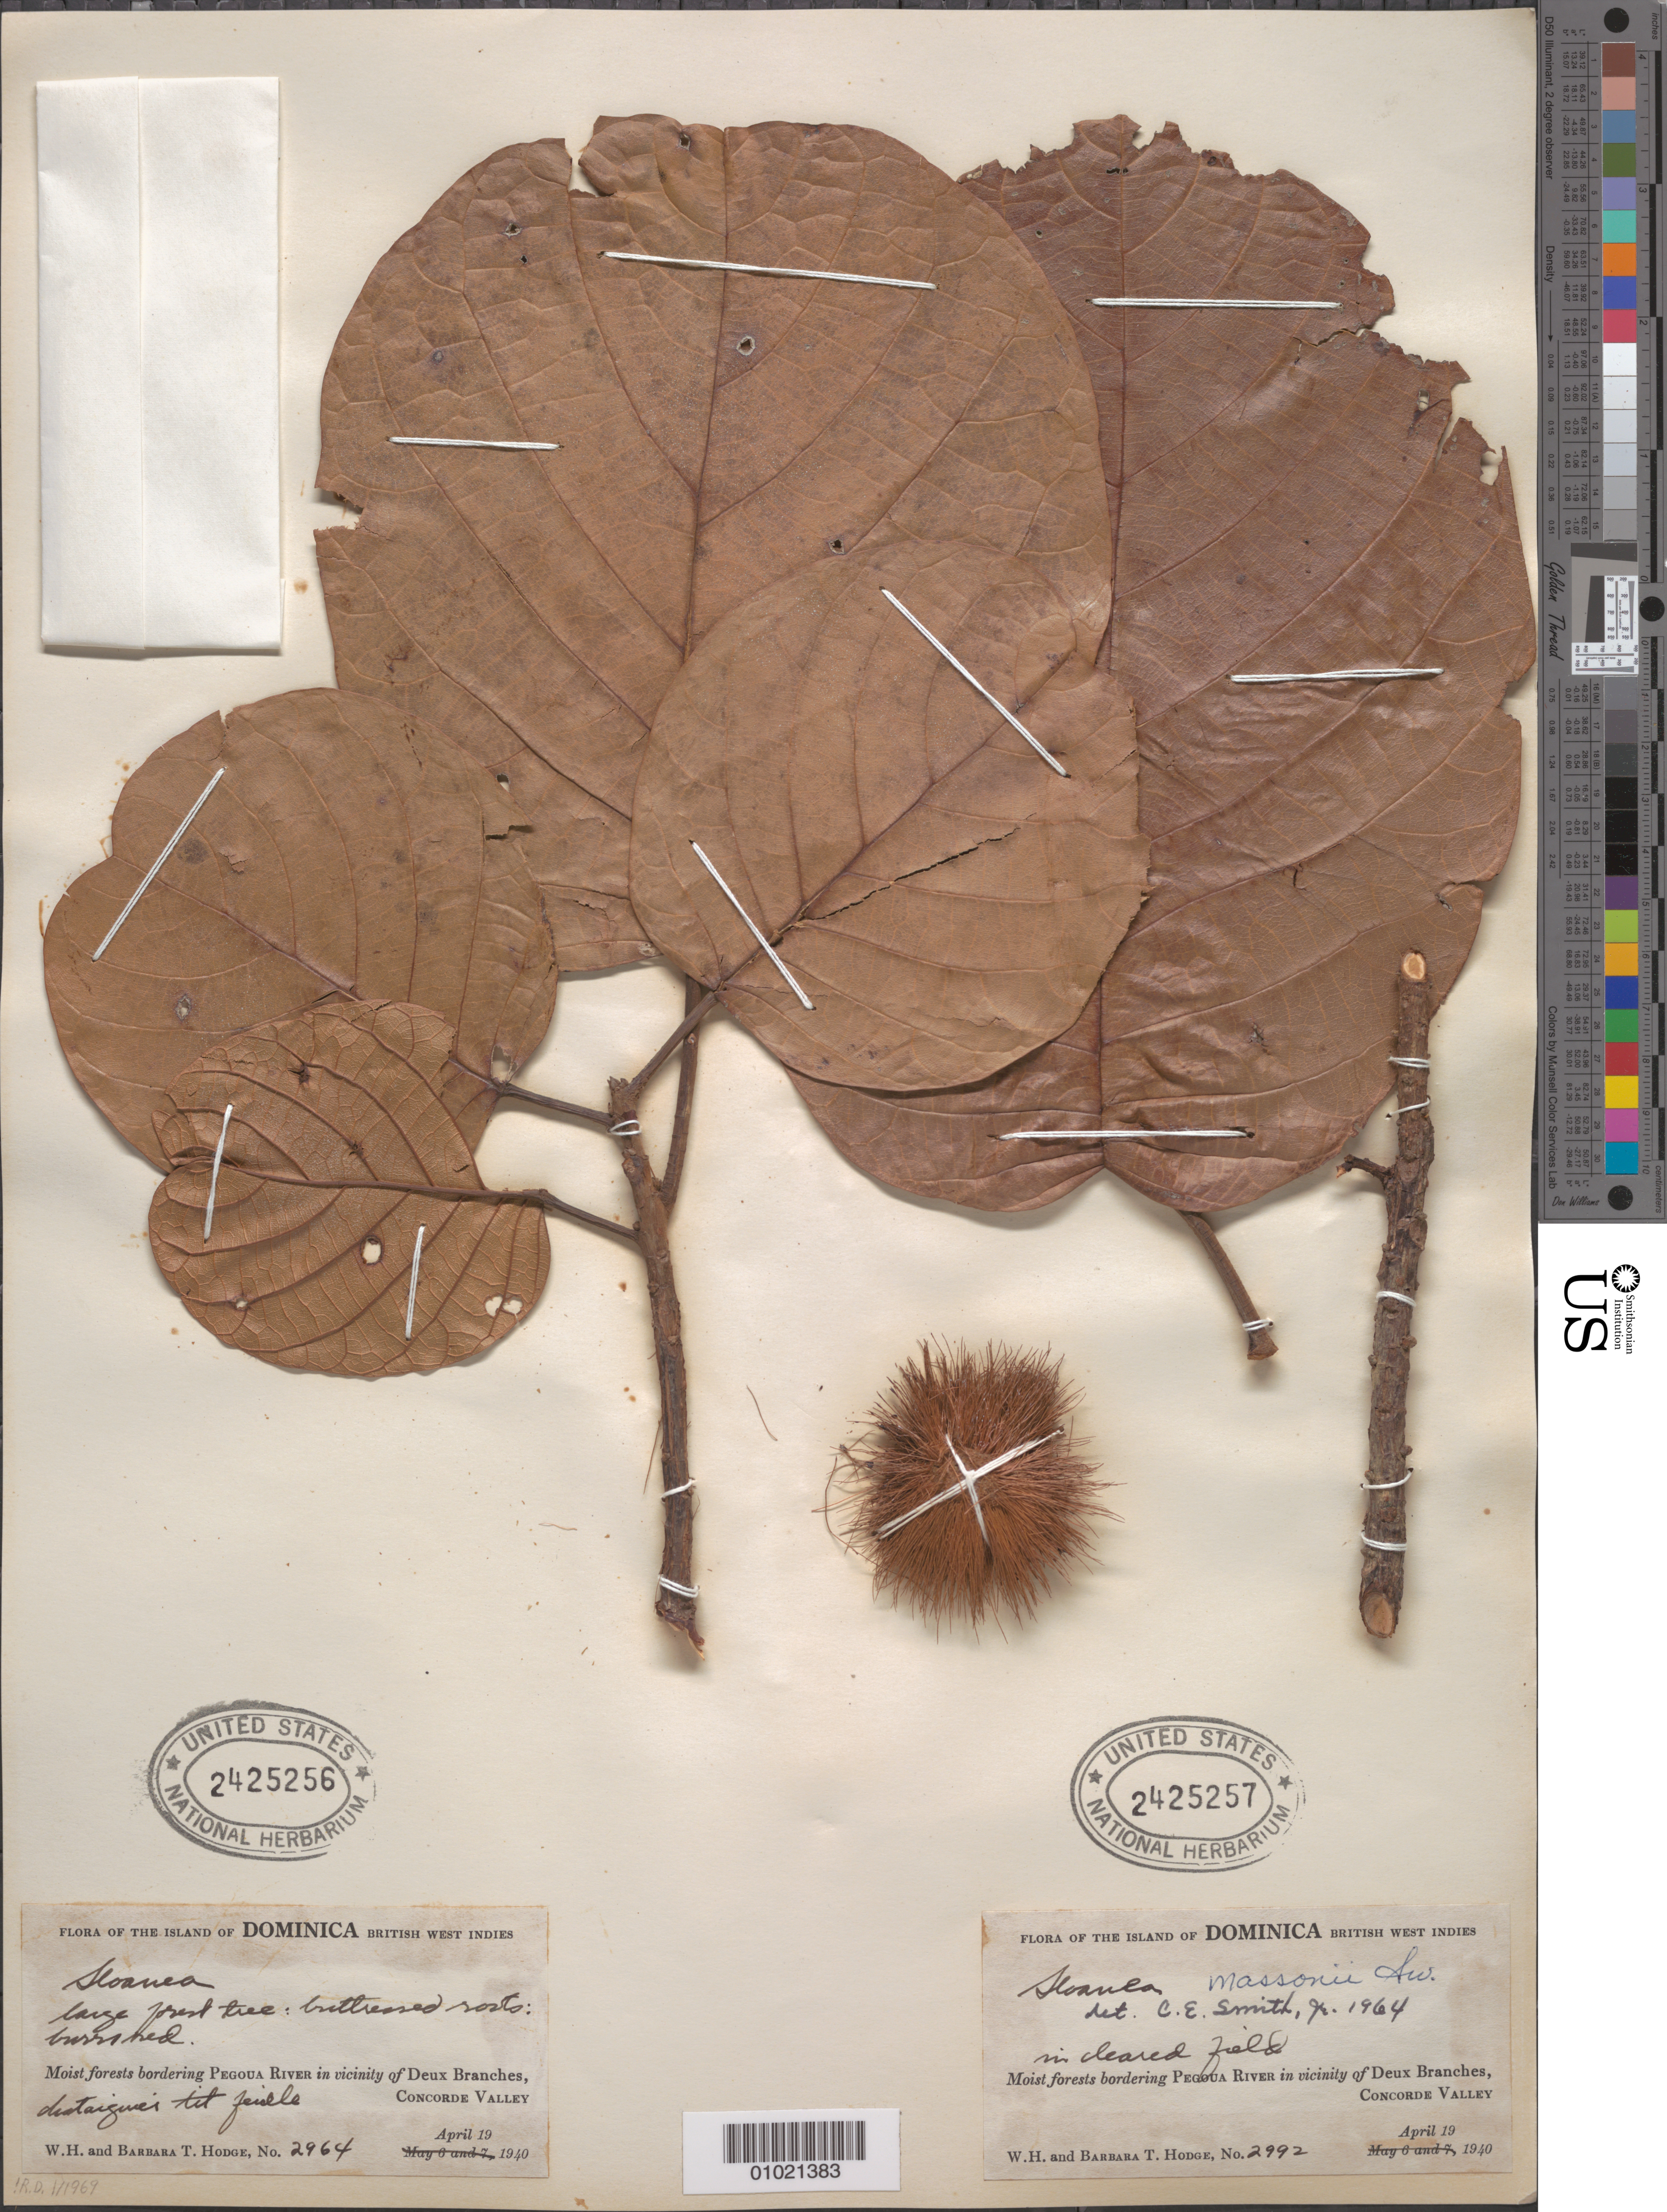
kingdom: Plantae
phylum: Tracheophyta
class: Magnoliopsida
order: Oxalidales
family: Elaeocarpaceae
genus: Sloanea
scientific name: Sloanea massonii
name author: Sw.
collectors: W. Hodge & B. Hodge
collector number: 2292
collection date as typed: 19 Apr 1940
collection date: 1940-04-19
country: Dominica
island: Dominica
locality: Moist forests bordering Peguoa River in vicinity of Deux Branches, Concorde Valley.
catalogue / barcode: US 2425256